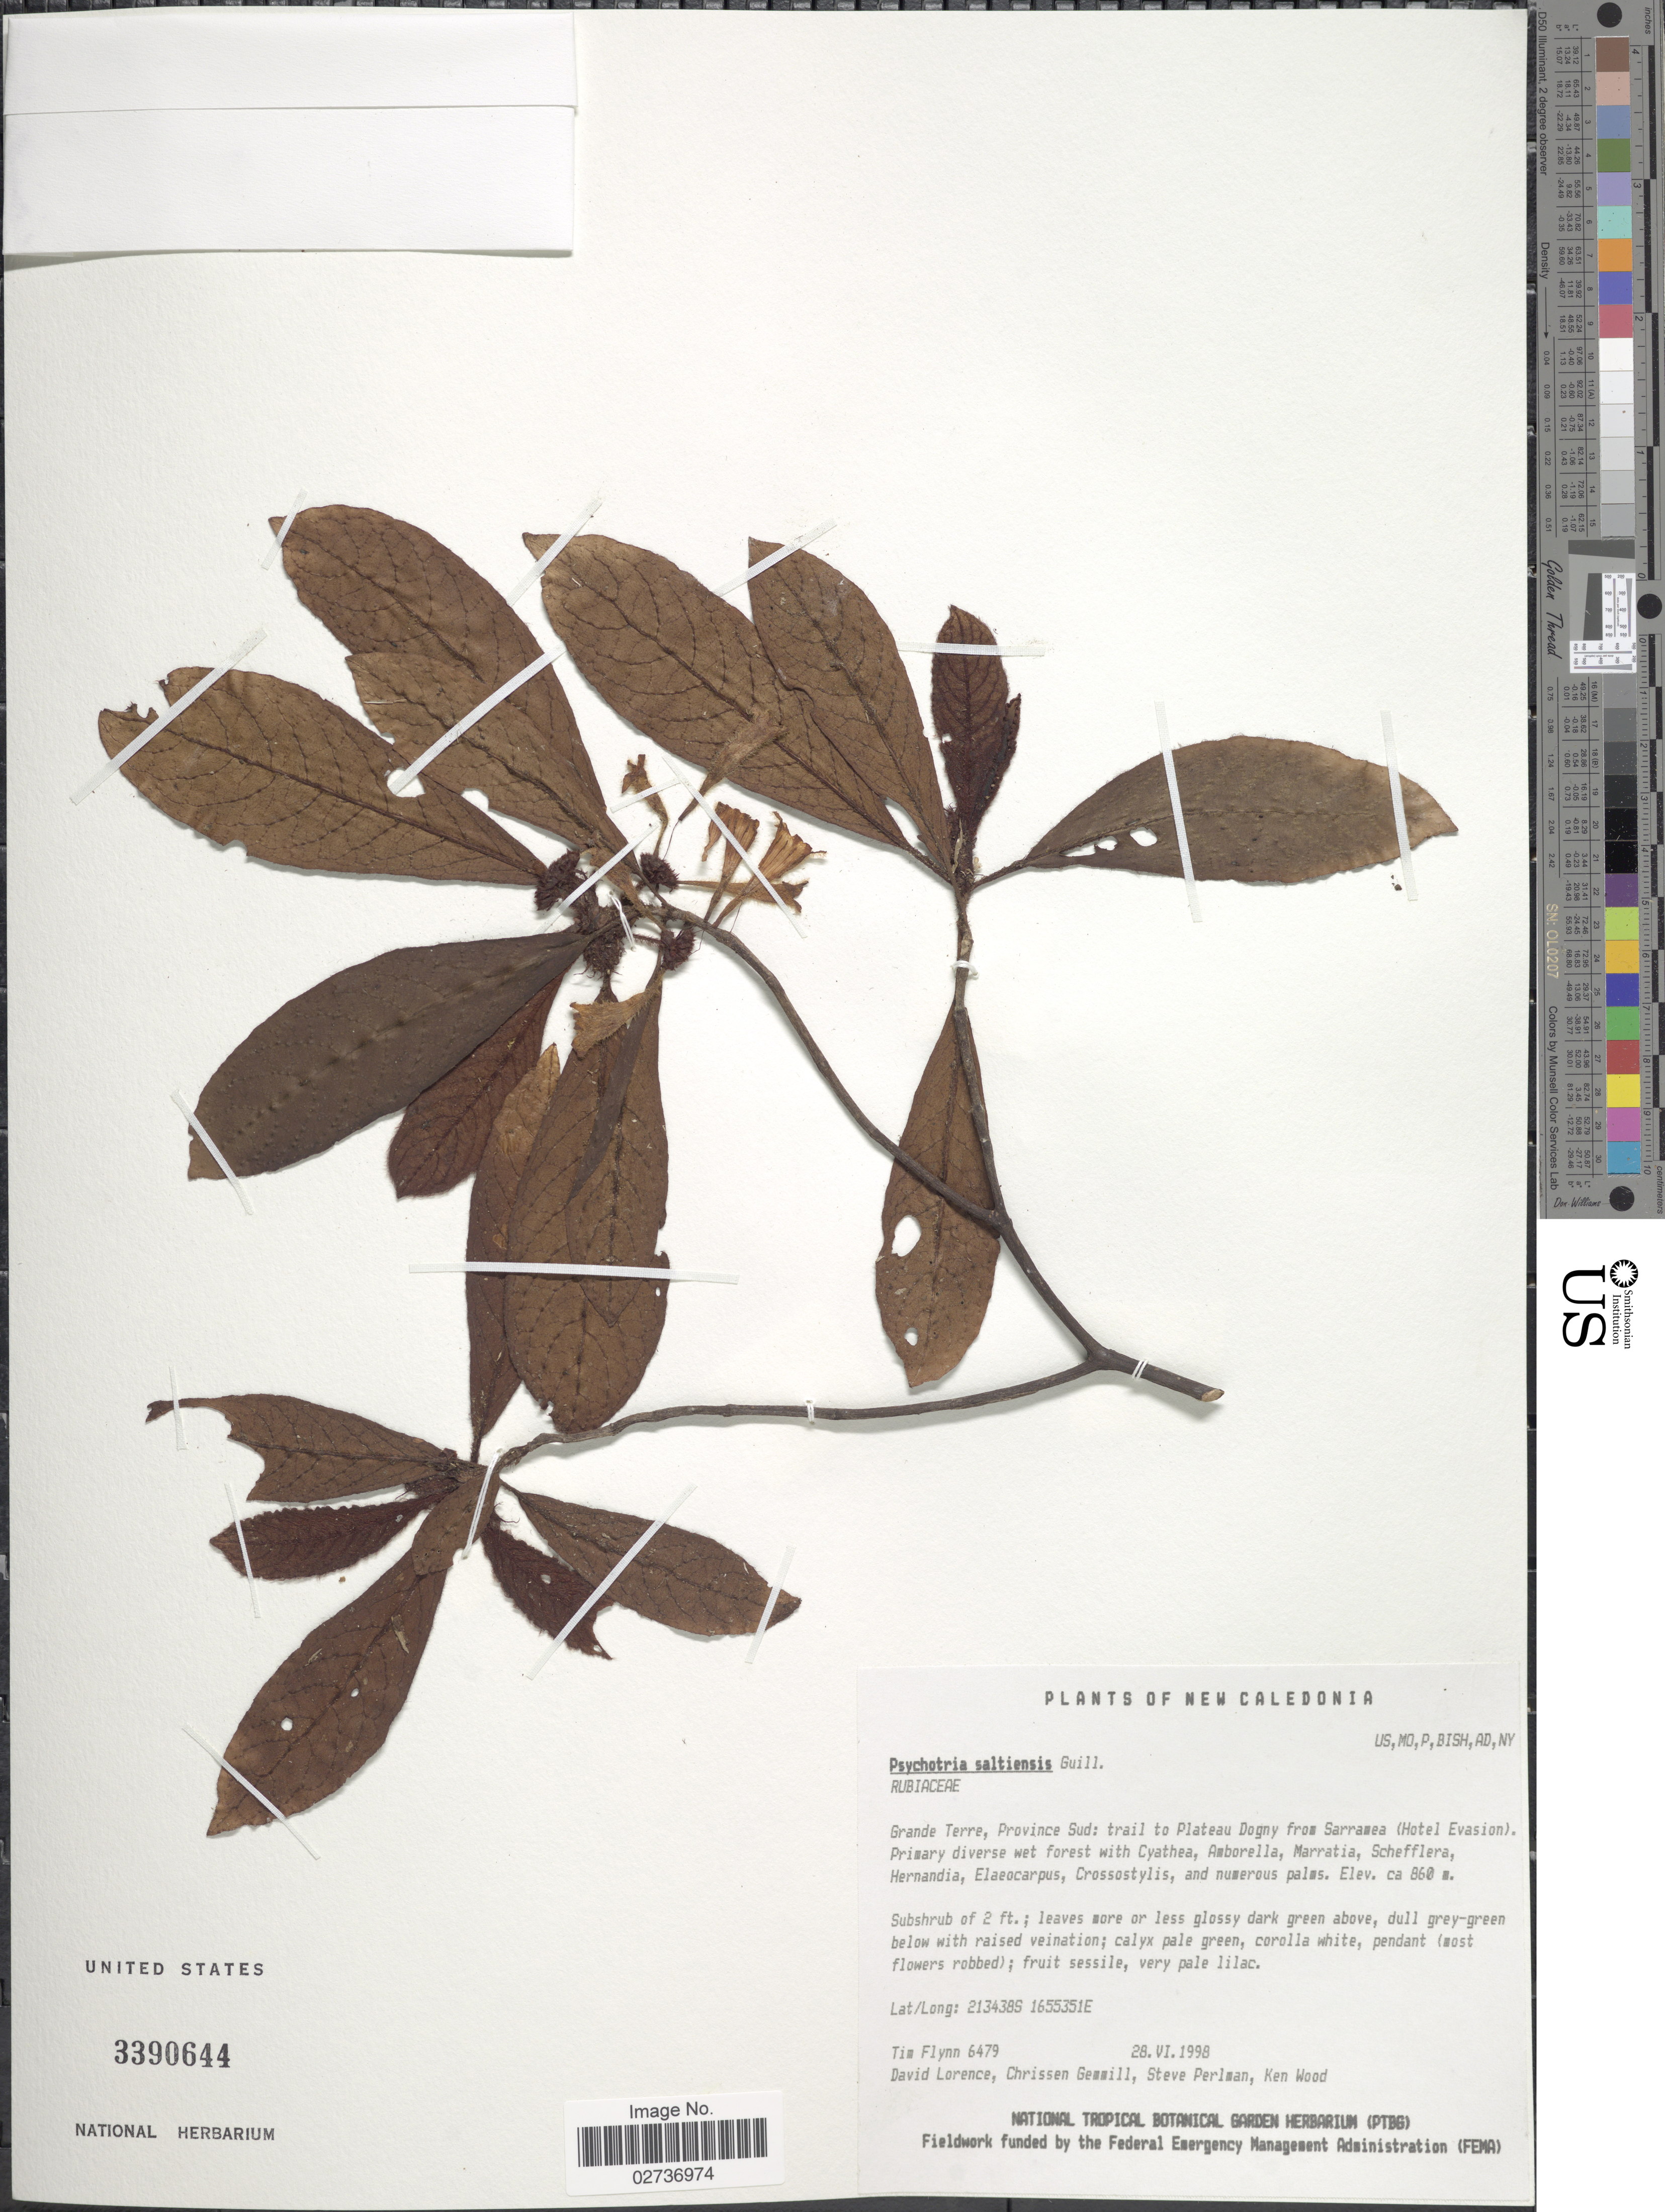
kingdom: Plantae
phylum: Tracheophyta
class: Magnoliopsida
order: Gentianales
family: Rubiaceae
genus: Psychotria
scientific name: Psychotria saltiensis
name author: (S. Moore) Guillaumin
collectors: T. Flynn, D. Lorence, C. Gemmill, S. Perlman & K. R. Wood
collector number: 6479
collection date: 1998-06-28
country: New Caledonia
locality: Grande Terre, Province Sud: trail to Plateau Dogny from Sarramea (Hotel Evasion)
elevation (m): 860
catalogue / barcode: US 3390644